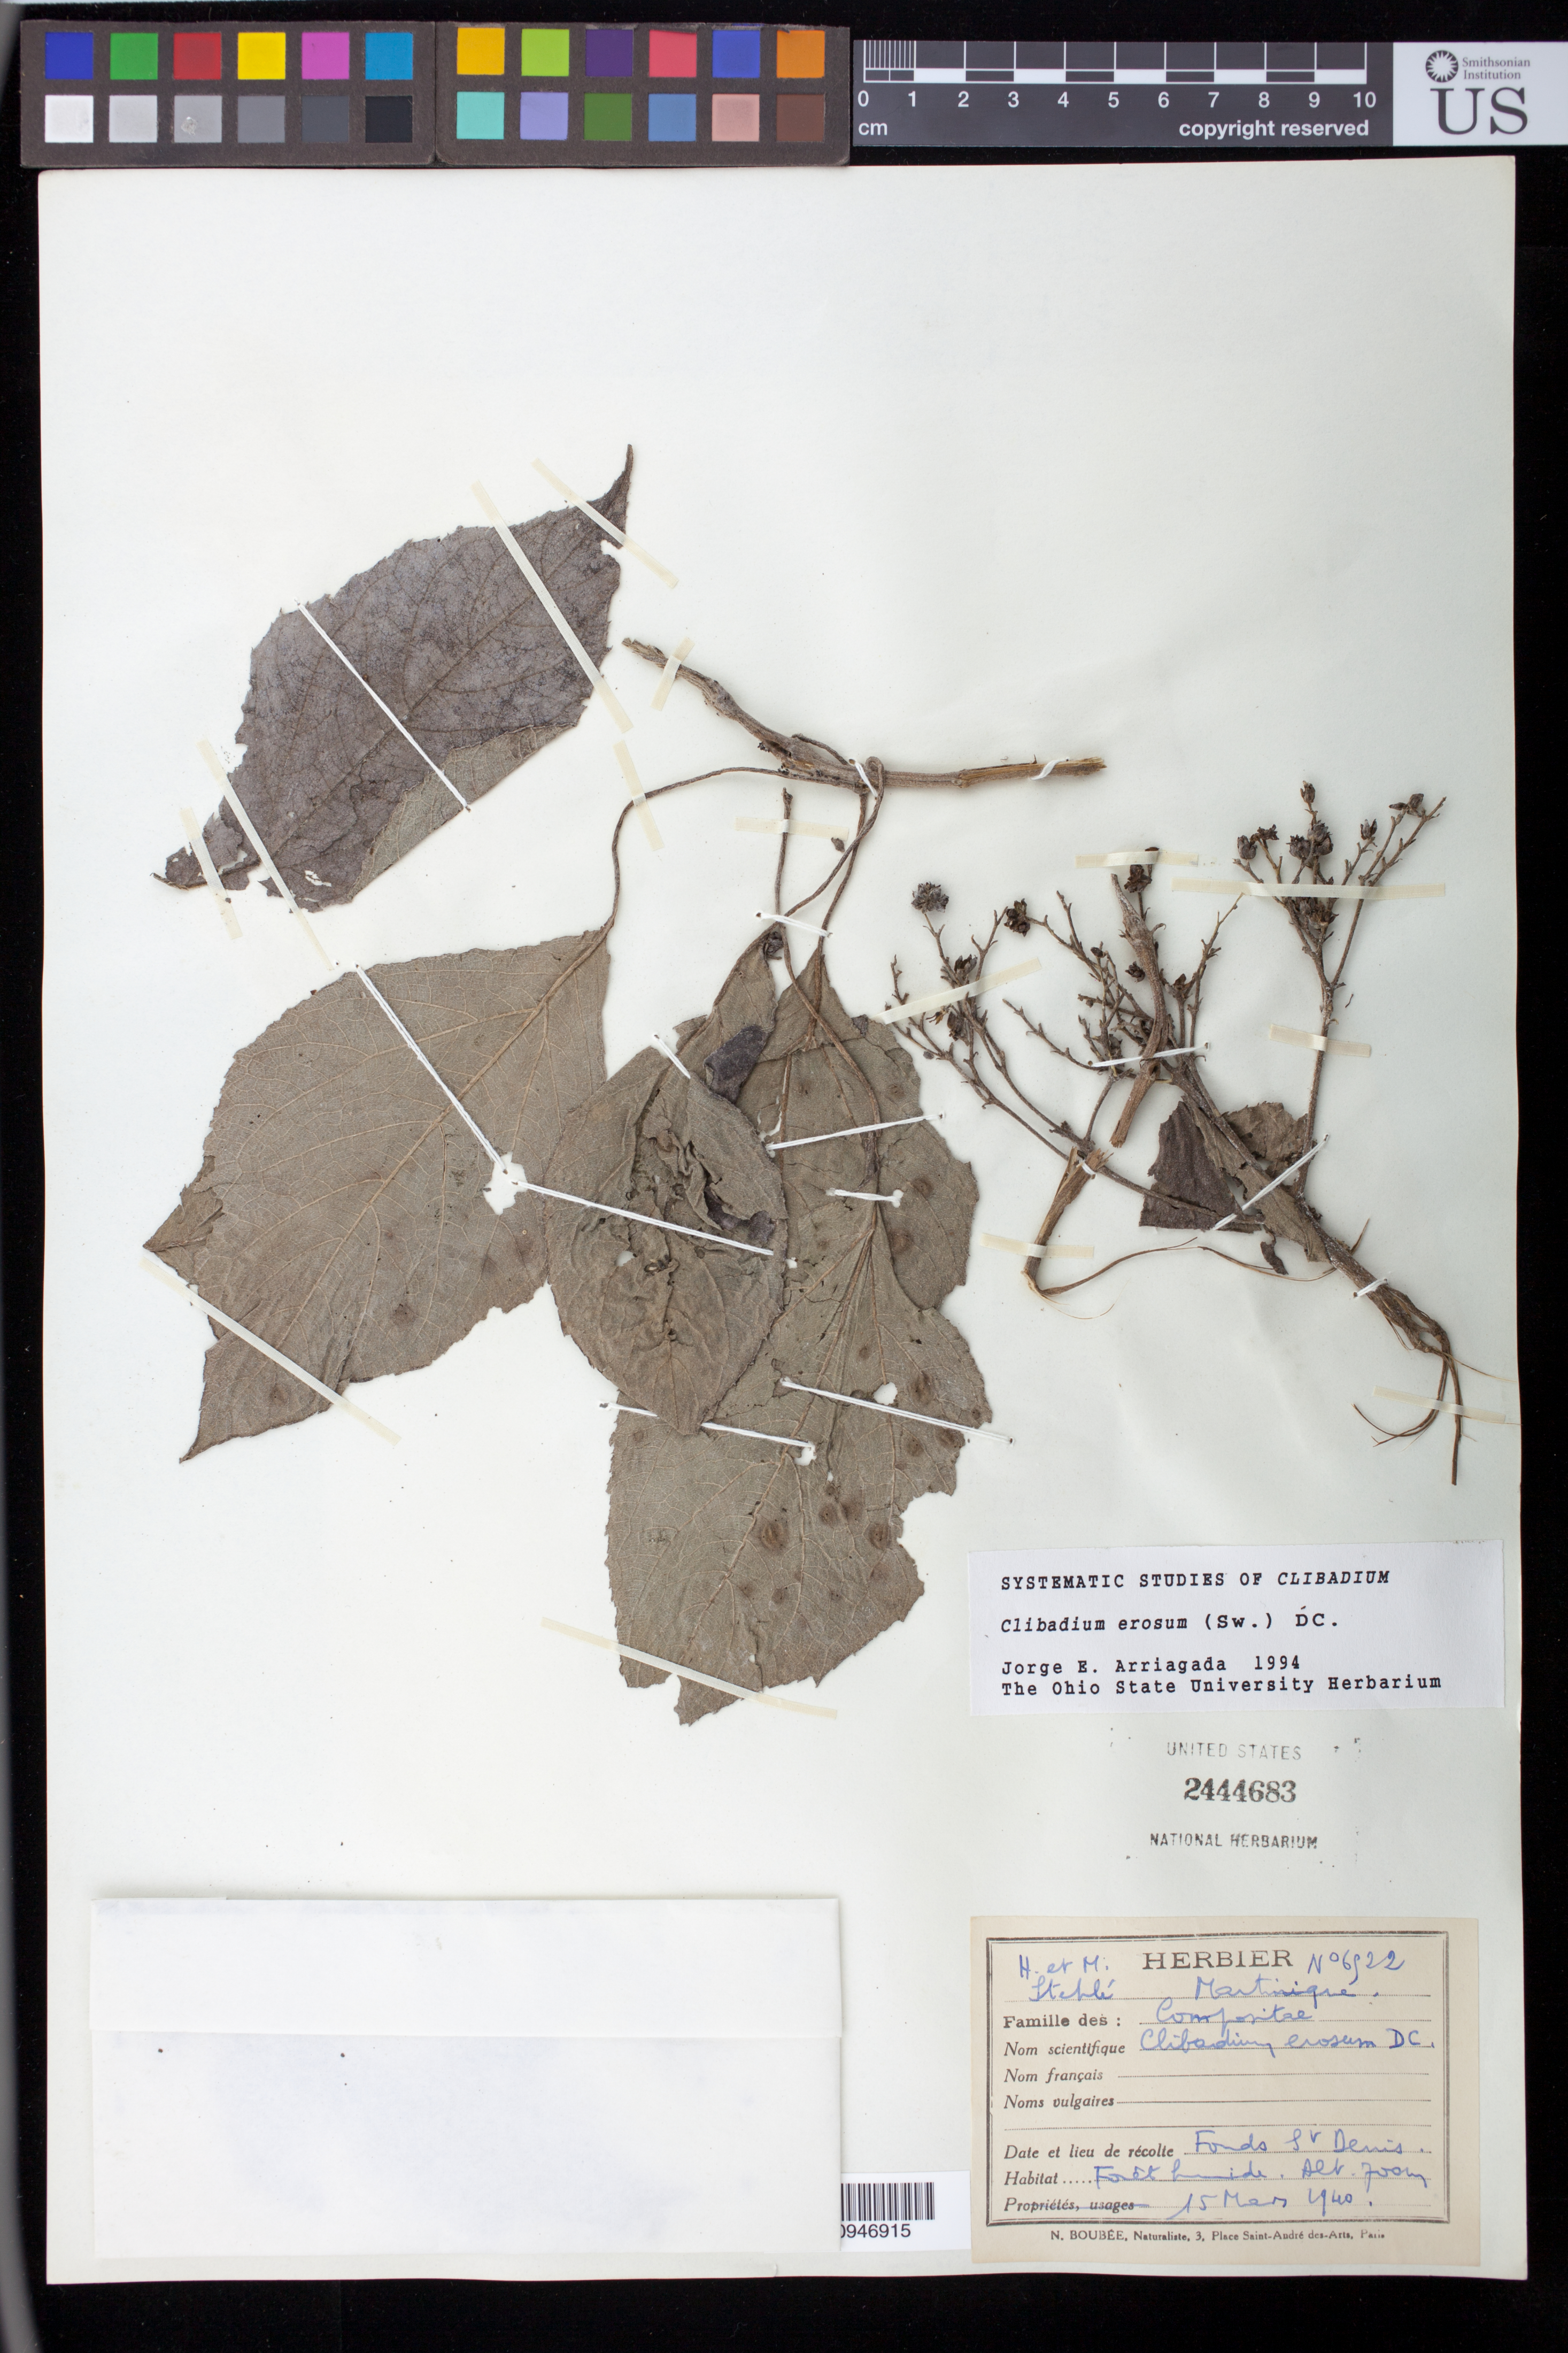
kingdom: Plantae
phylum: Tracheophyta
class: Magnoliopsida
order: Asterales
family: Asteraceae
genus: Clibadium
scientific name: Clibadium erosum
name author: (Sw.) DC.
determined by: Arriagada, J. E.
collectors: H. Stehlé & M. Stehlé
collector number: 6522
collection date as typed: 15 Mar 1940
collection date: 1940-03-15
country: Martinique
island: Martinique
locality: Fonds St. Denise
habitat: Forêt humide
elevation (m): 700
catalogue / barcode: US 2444683